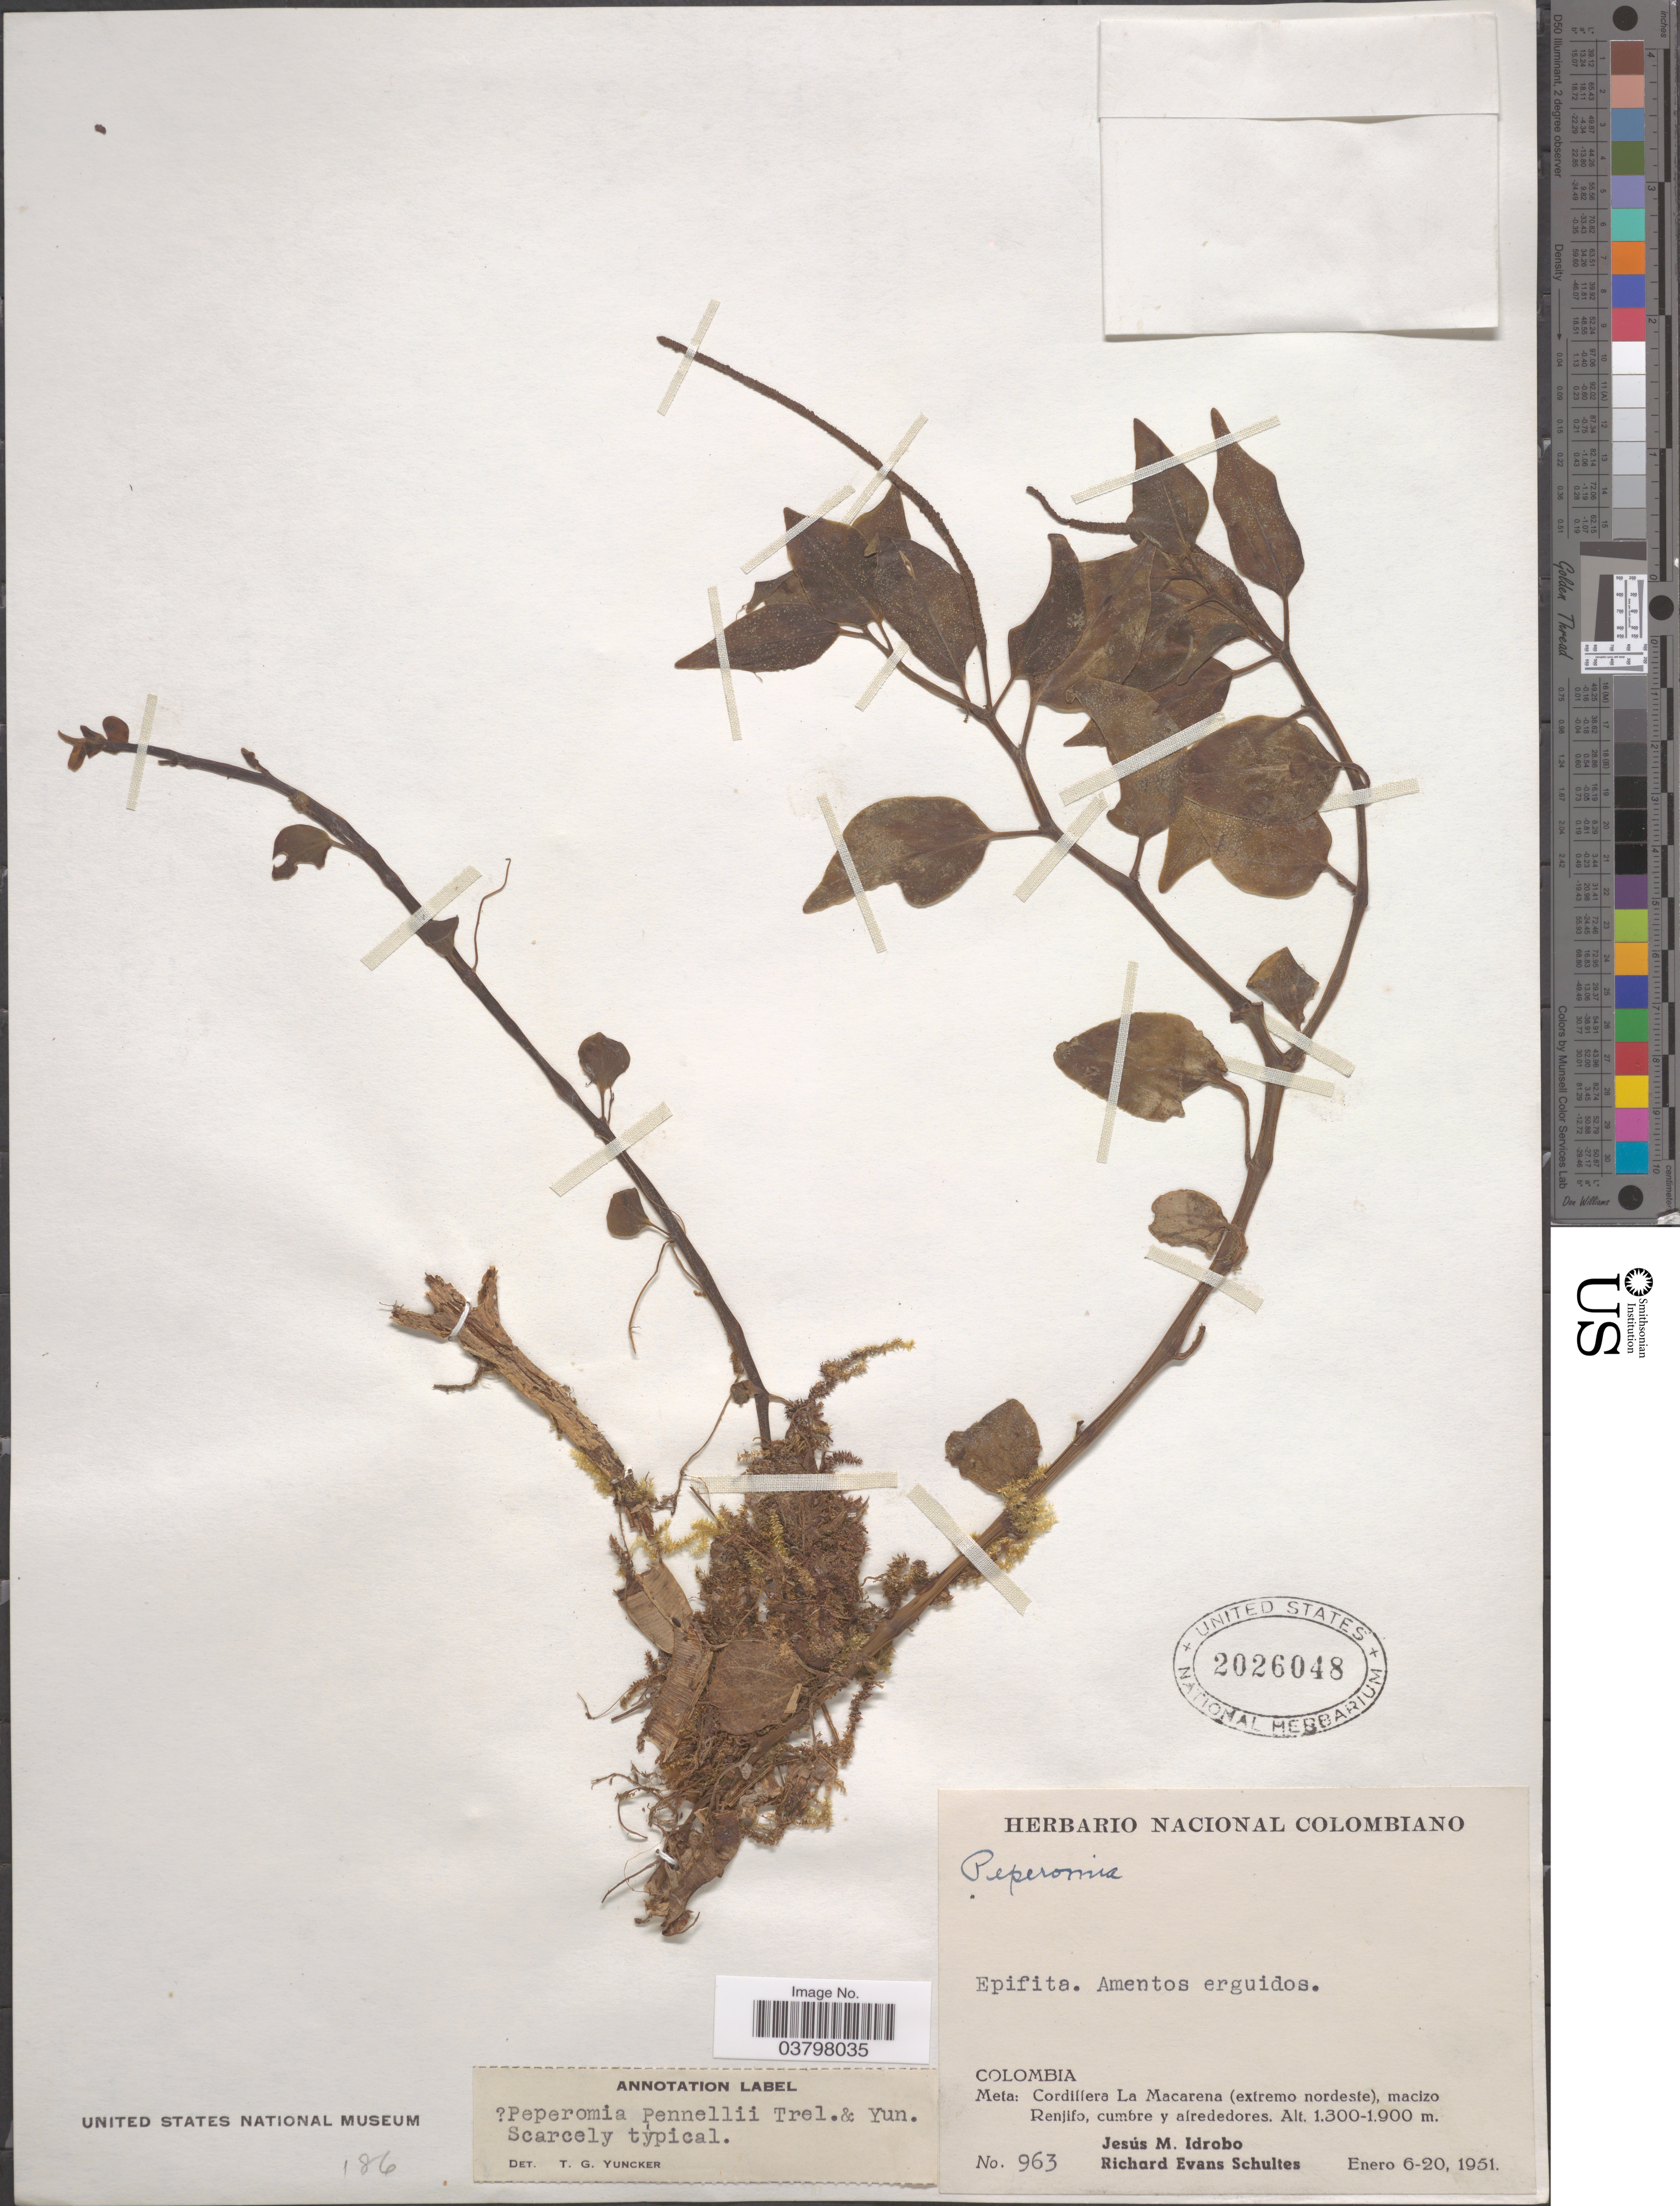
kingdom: Plantae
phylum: Tracheophyta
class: Magnoliopsida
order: Piperales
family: Piperaceae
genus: Peperomia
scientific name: Peperomia pennellii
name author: Trel. & Yunck.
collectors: J. M. Idrobo & R. E. Schultes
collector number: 963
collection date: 1951-01-06/1951-01-20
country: Colombia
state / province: Meta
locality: Cordillera La Macarena (extremo nordeste), macizo Renjifo, cumbre y alrededores.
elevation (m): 1300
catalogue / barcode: US 2026048